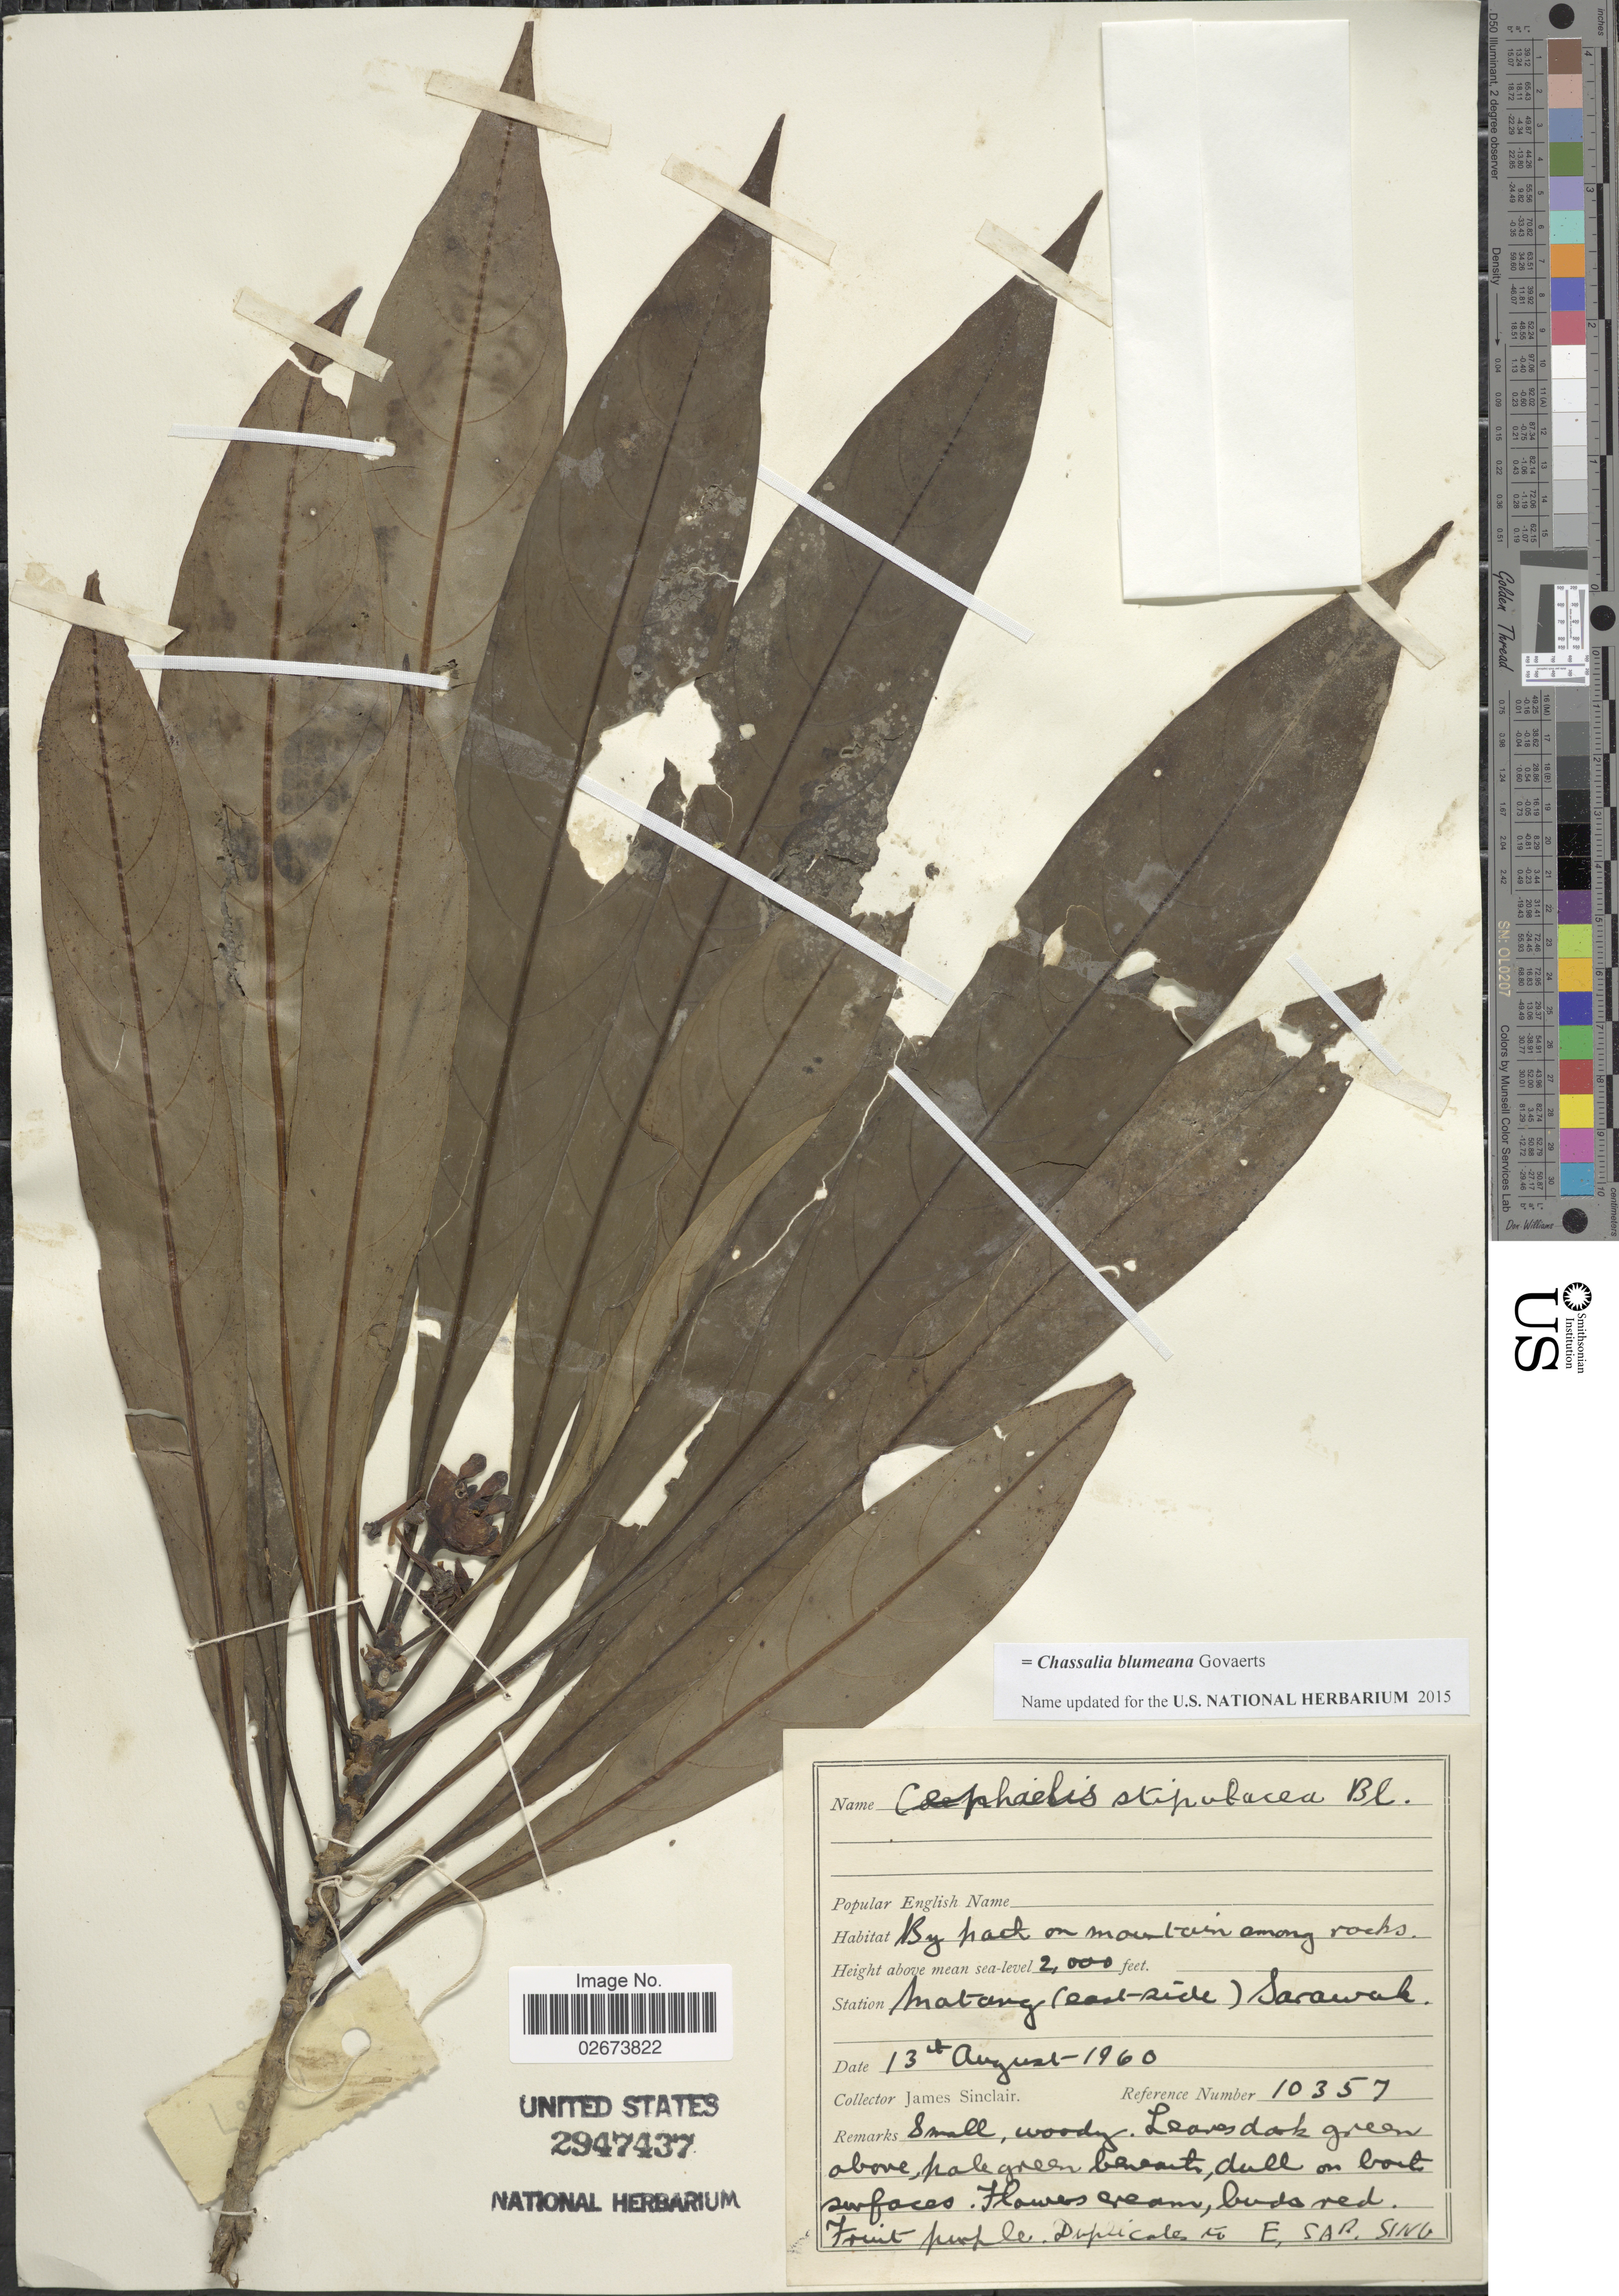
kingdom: Plantae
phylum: Tracheophyta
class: Magnoliopsida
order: Gentianales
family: Rubiaceae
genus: Chassalia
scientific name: Chassalia blumeana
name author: Govaerts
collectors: J. Sinclair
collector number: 10357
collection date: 1960-08-13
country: Malaysia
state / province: Sarawak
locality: By patch on mountain among rocks, Matang (east-side).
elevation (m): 610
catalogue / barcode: US 2947437